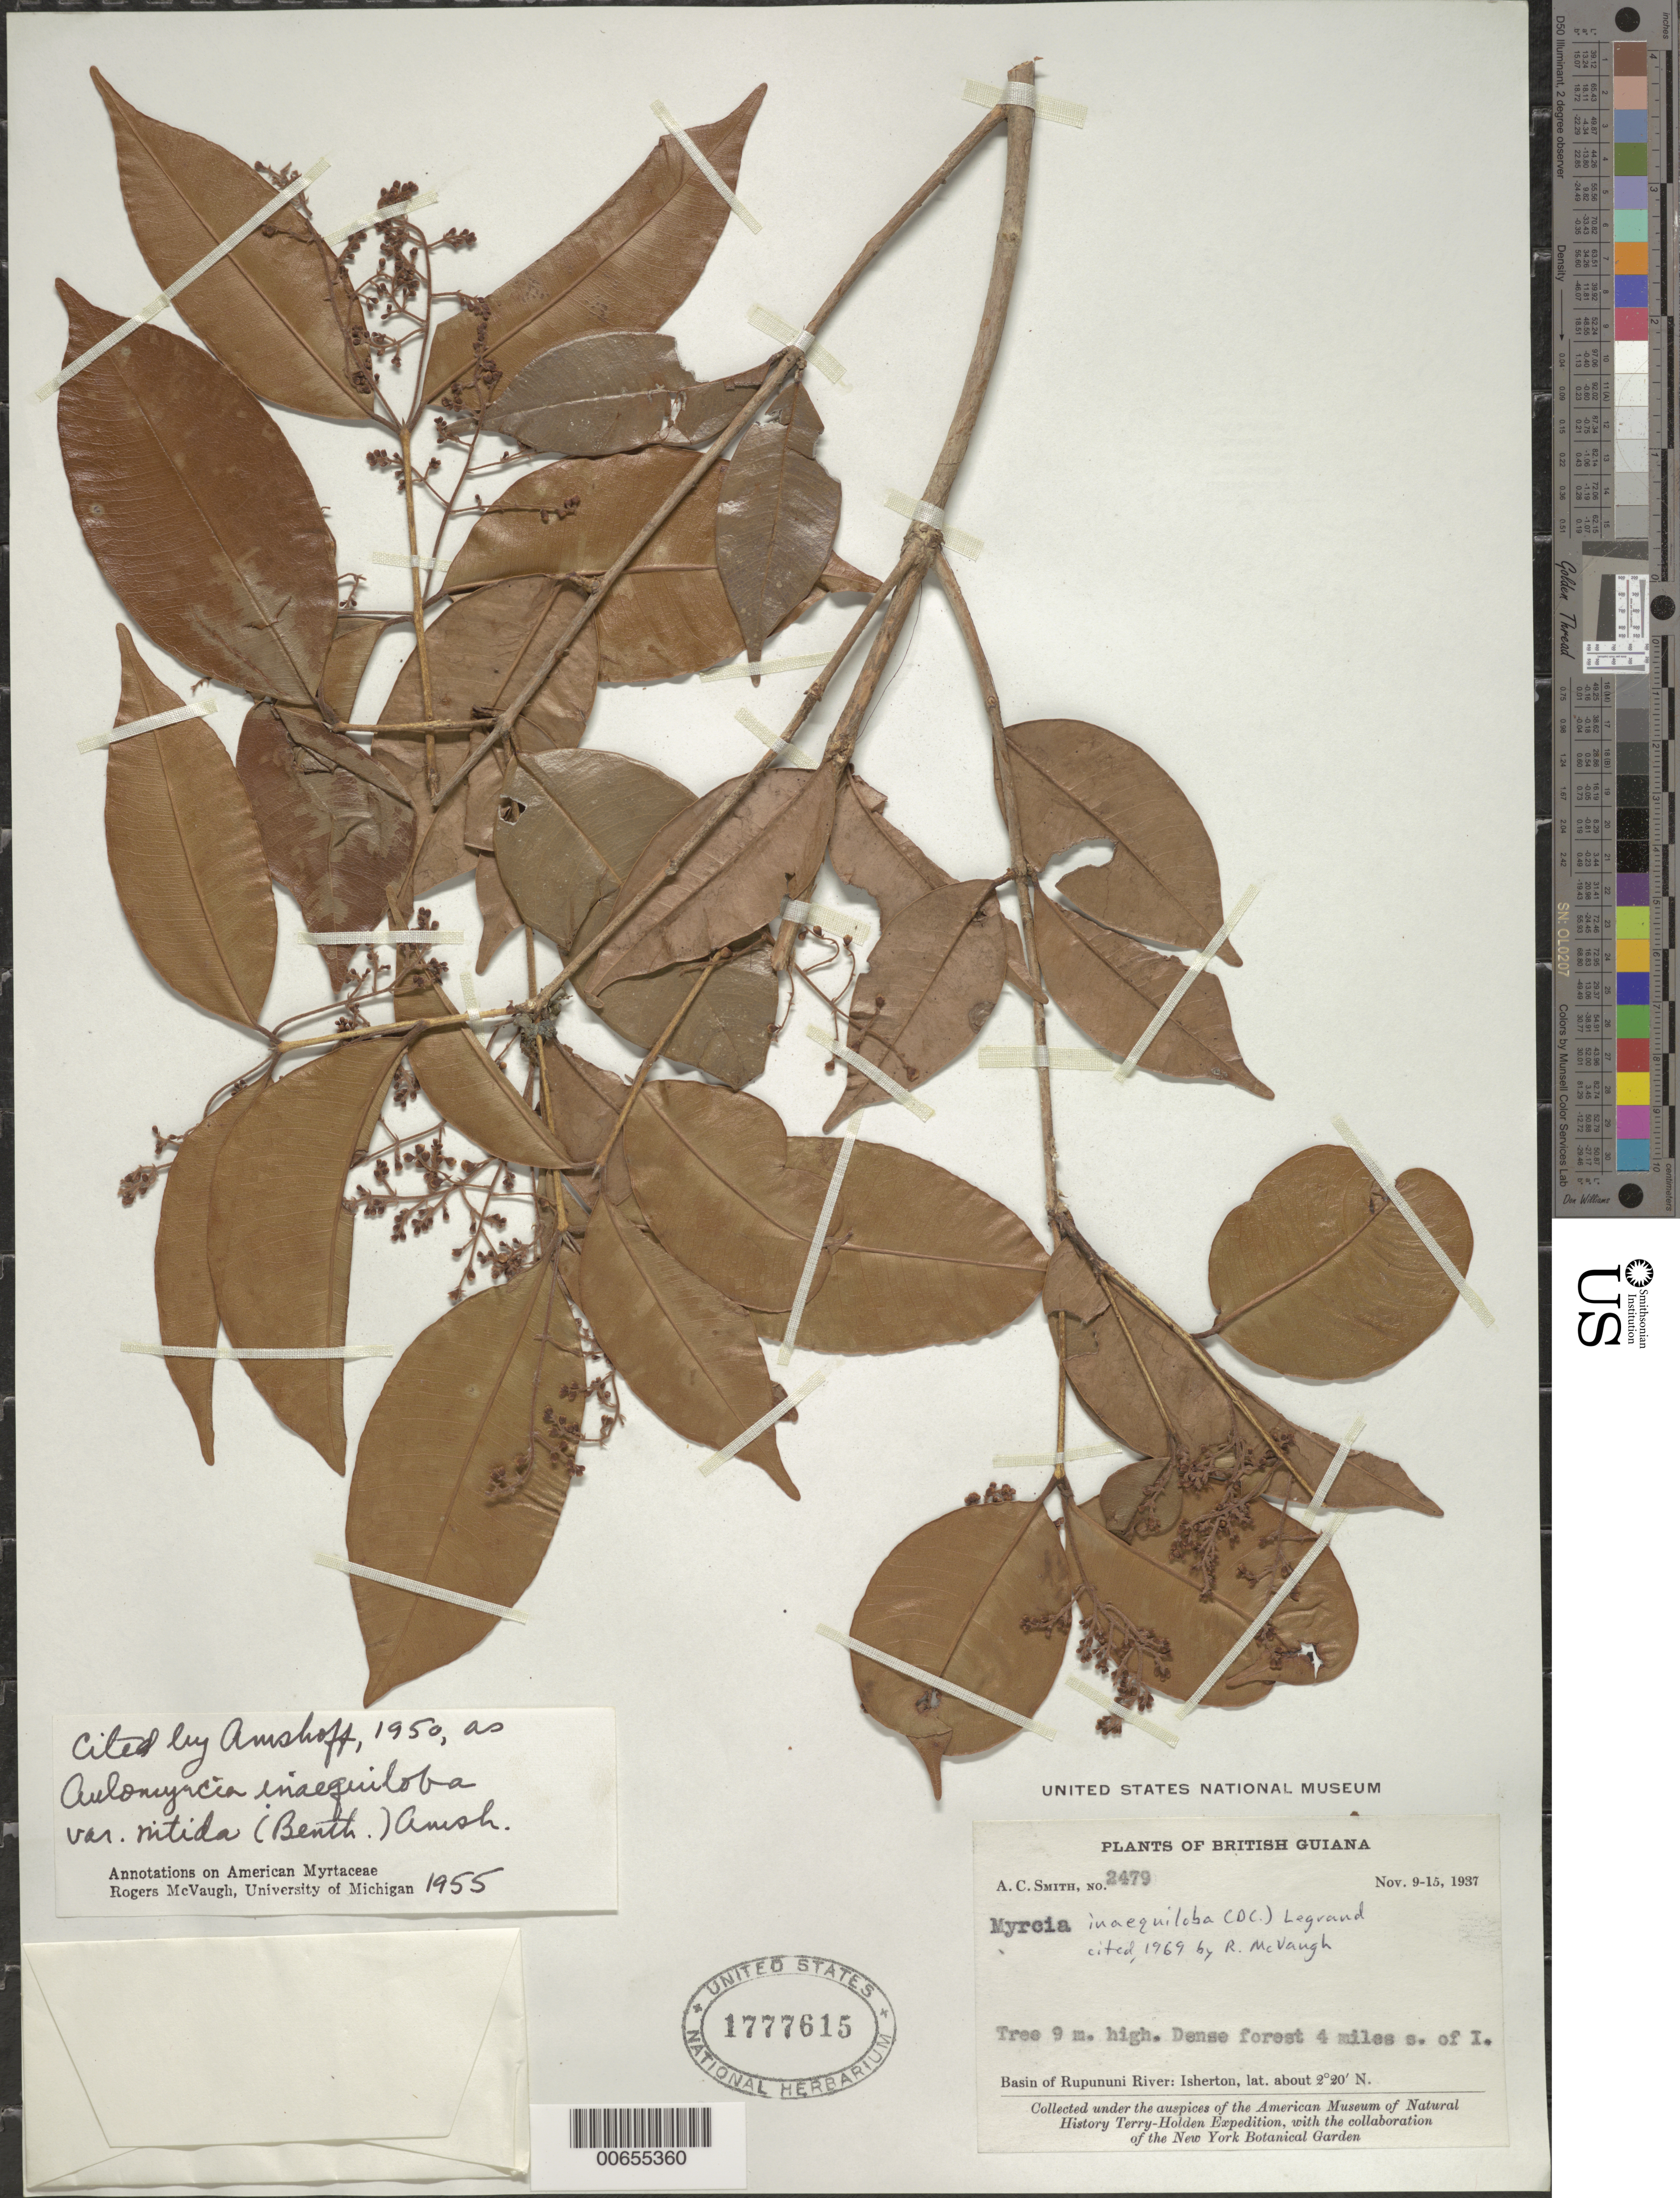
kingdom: Plantae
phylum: Tracheophyta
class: Magnoliopsida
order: Myrtales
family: Myrtaceae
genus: Myrcia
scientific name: Myrcia inaequiloba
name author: (DC.) D. Legrand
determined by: McVaugh, R.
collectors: A. C. Smith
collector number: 2479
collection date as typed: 9-Nov-37 to 15-Nov-37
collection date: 1937-11-09/1937-11-15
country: Guyana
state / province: U. Takutu-U. Essequibo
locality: Isherton, 4 mi. S of, basin of Rupununi R.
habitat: Dense forest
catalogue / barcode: US 1777615